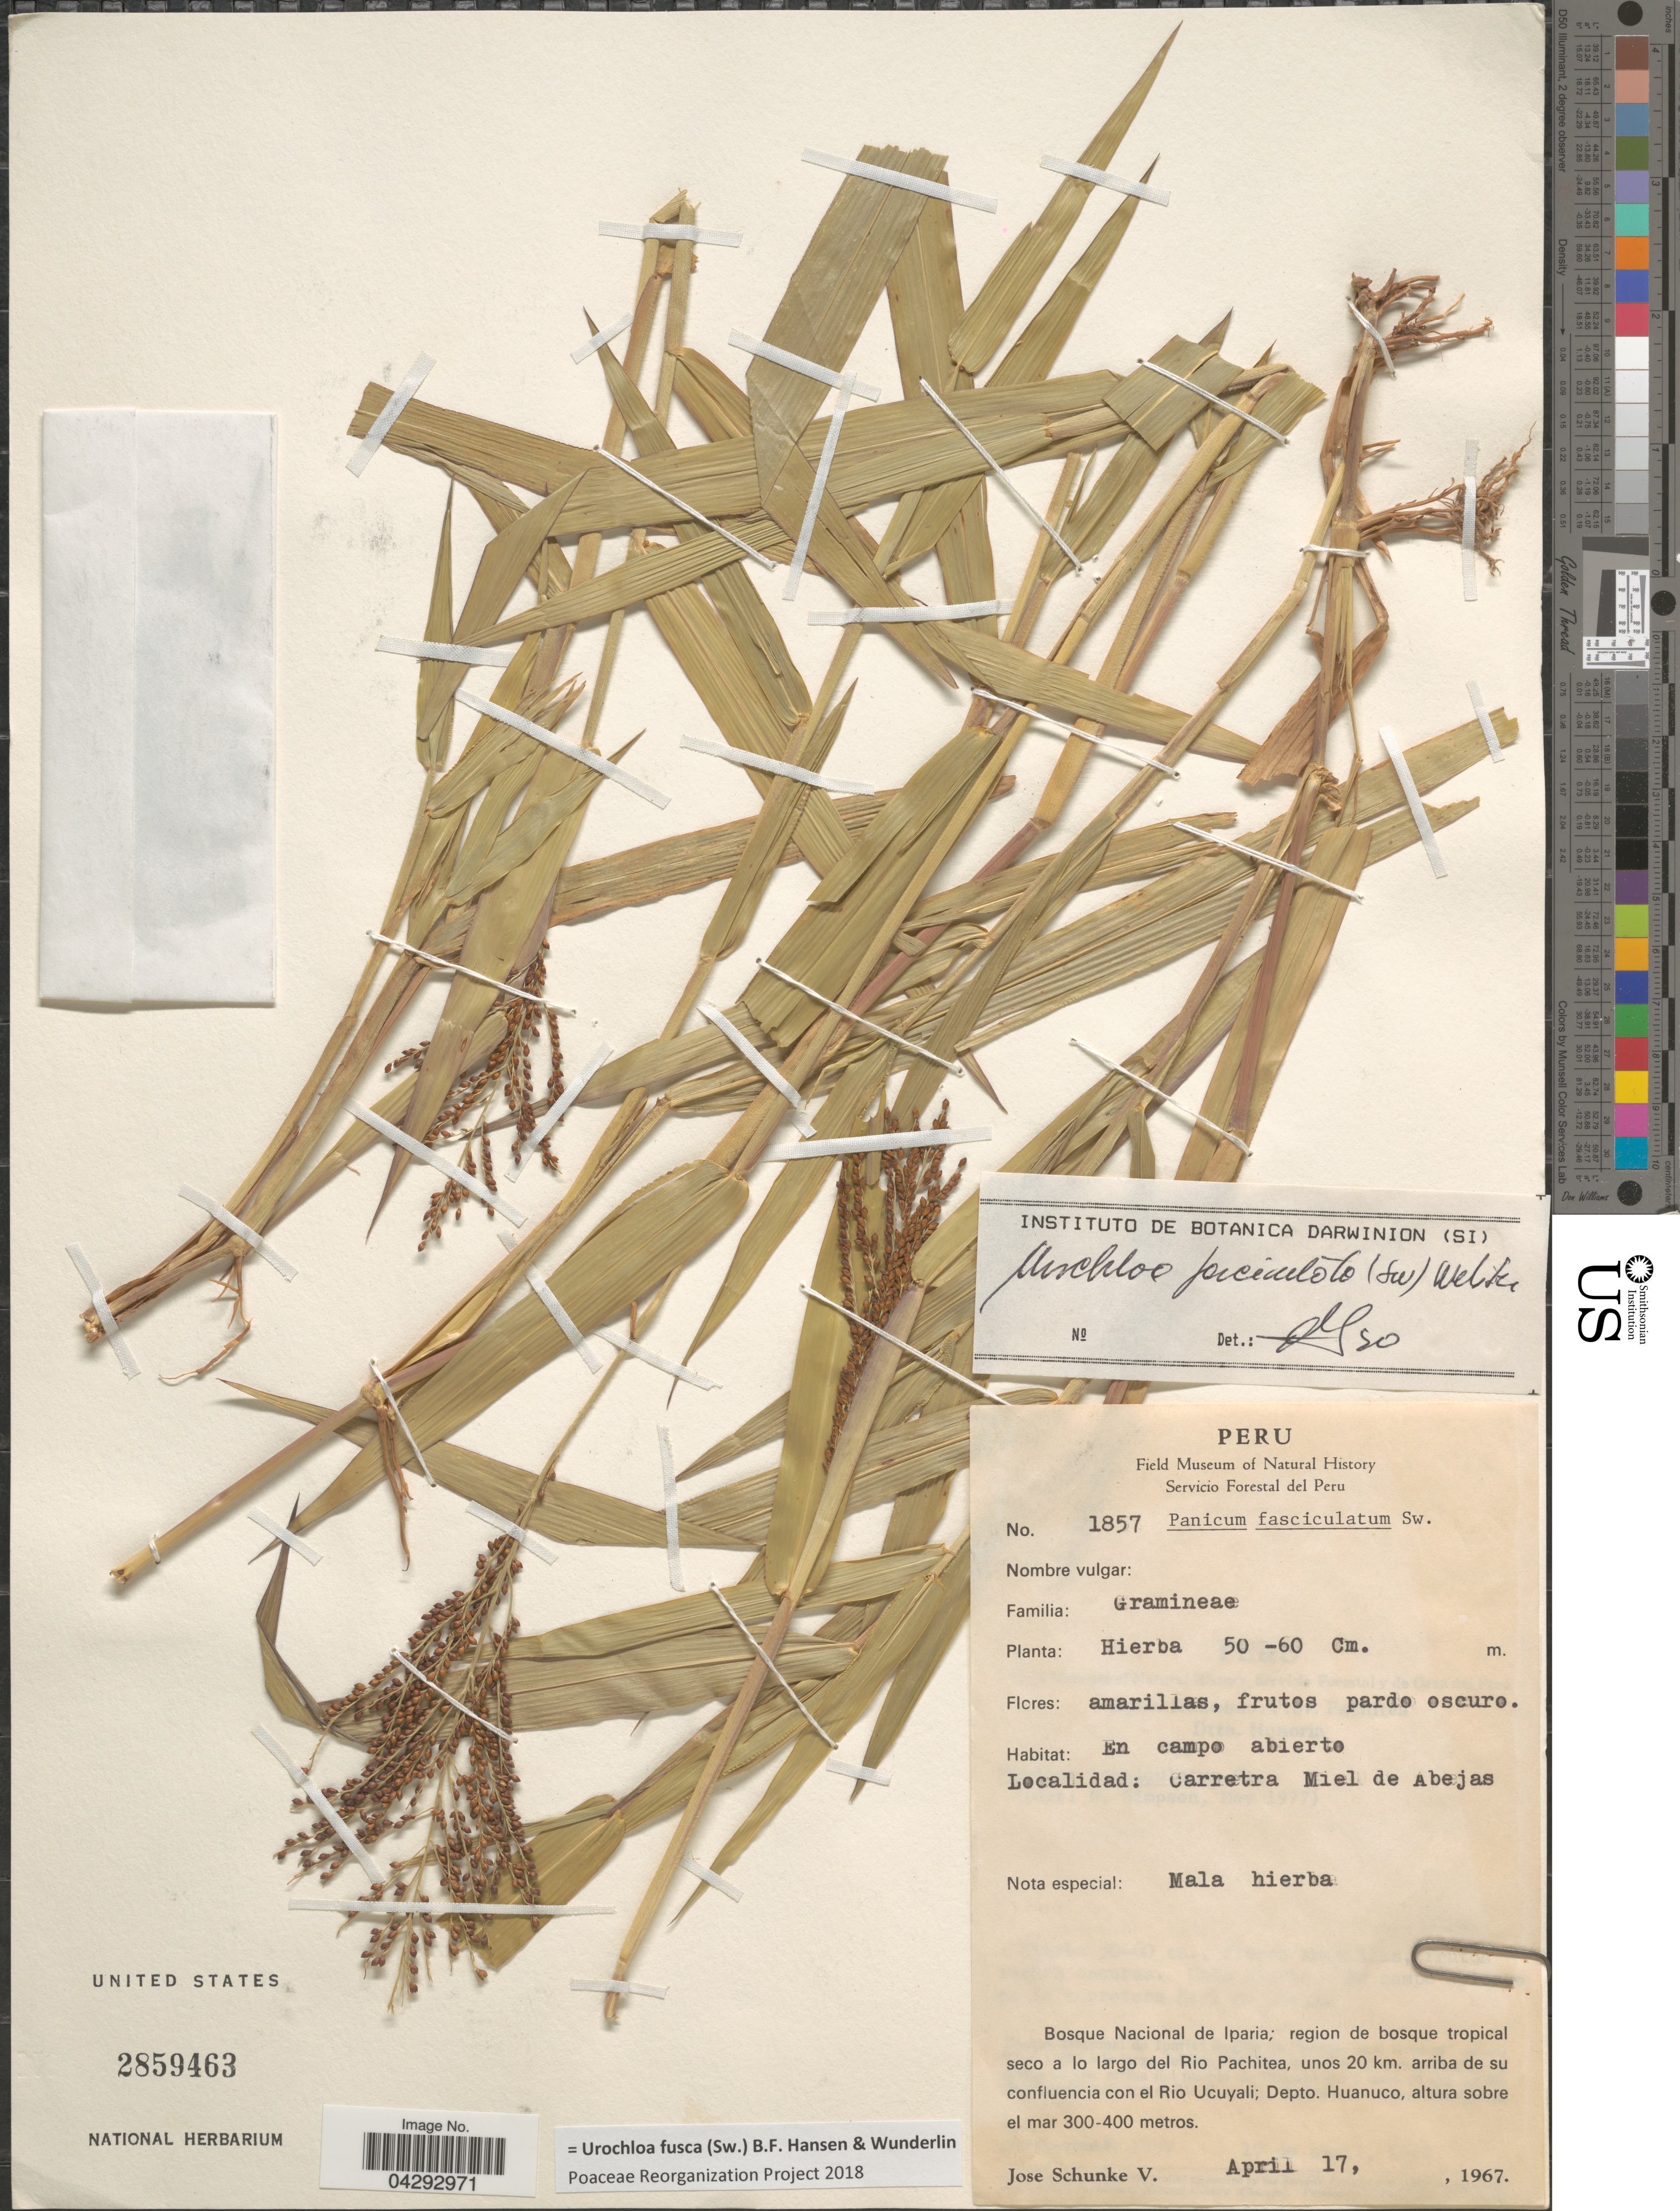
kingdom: Plantae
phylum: Tracheophyta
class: Liliopsida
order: Poales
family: Poaceae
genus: Urochloa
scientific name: Urochloa fusca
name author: (Sw.) B.F. Hansen & Wunderlin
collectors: J. Schunke Vigo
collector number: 1857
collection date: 1967-04-17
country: Peru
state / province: Huánuco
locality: Carretera Miel de Abejas. Bosque Nacional de Iparia; region de bosque tropical seco a lo largo del Rio Pachitea, unos 20 km. arriba de su confluencia con el Rio Ucuyali: Depto. Huanuco.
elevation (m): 300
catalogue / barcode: US 2859463